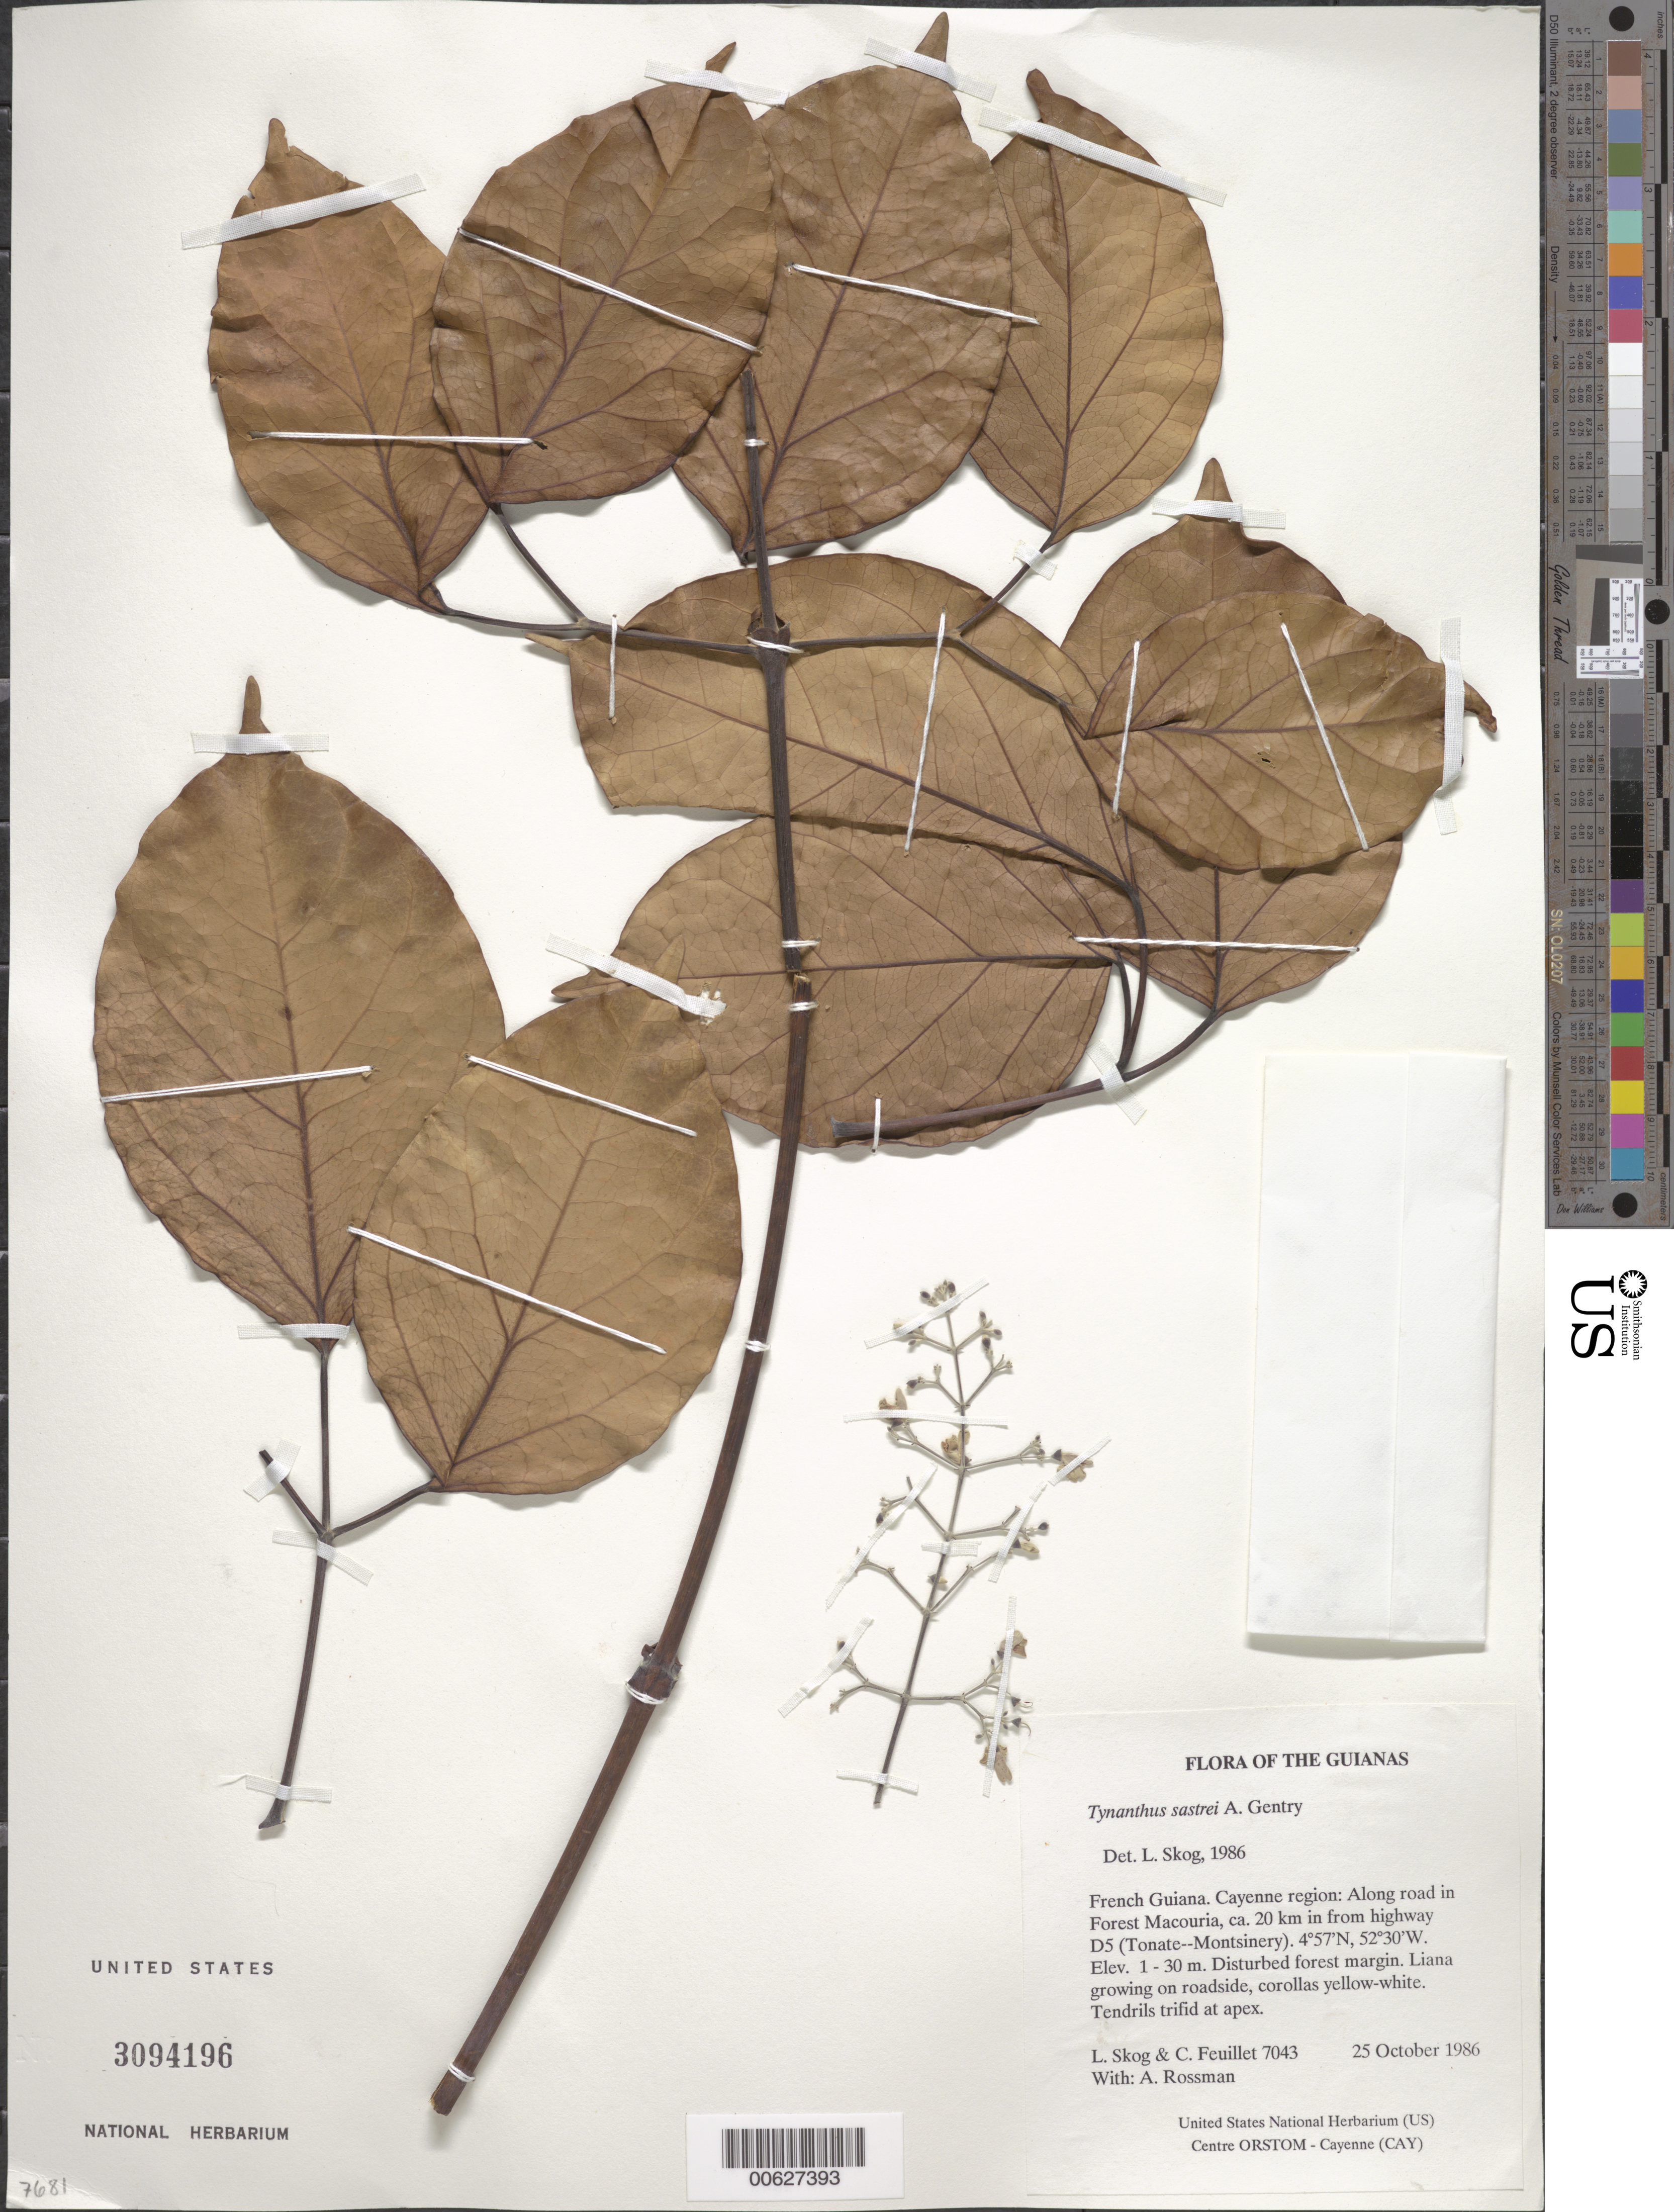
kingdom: Plantae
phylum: Tracheophyta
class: Magnoliopsida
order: Lamiales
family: Bignoniaceae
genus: Tynanthus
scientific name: Tynanthus sastrei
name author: A.H. Gentry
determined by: Skog, Laurence E.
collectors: L. E. Skog, C. Feuillet & A. Rossman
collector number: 7043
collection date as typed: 25 October 1986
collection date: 1986-10-25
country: French Guiana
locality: Cayenne. Along road in Forest Macouria, ca. 20 km in from highway D5 (Tonate--Montsinery)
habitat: Disturbed forest margin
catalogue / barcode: US 3094196